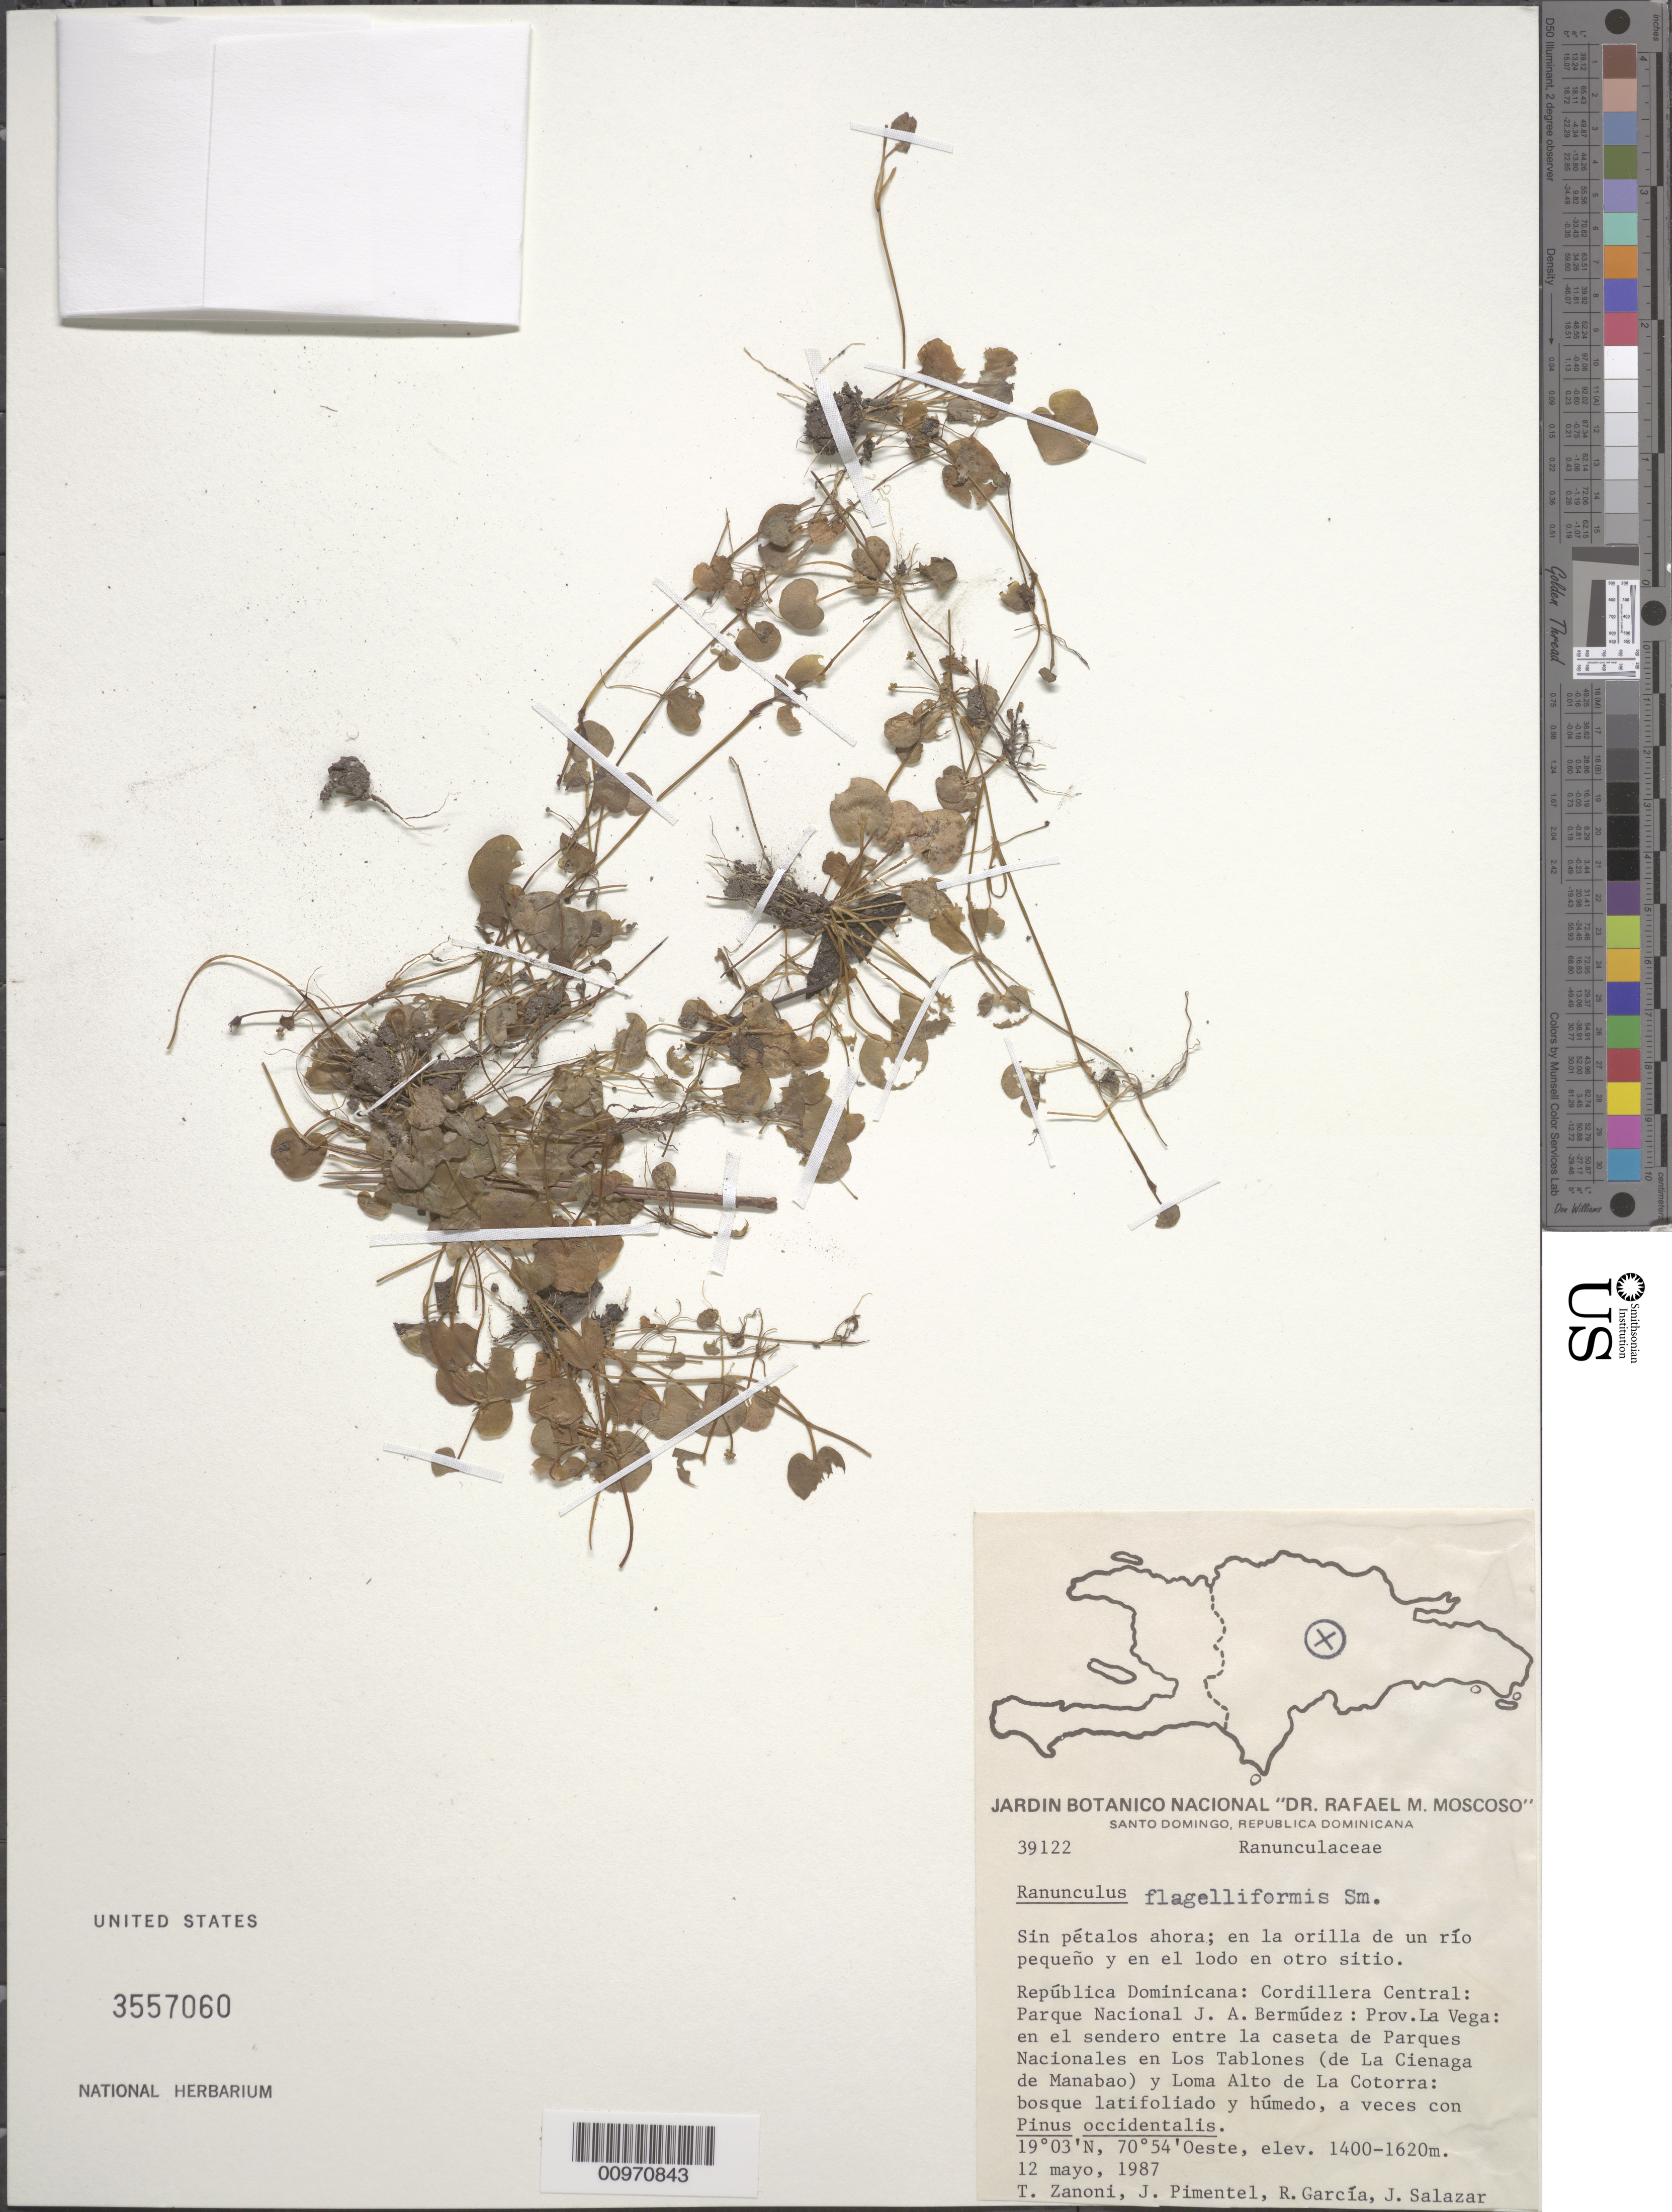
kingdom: Plantae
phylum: Tracheophyta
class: Magnoliopsida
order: Ranunculales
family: Ranunculaceae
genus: Ranunculus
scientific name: Ranunculus flagelliformis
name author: Sm.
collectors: T. A. Zanoni, J. Pimentel, R. G. García & J. Salazar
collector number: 39122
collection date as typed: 12 May 1987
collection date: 1987-05-12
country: Dominican Republic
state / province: La Vega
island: Hispaniola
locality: Cordillera Central; Parque Nacional J.A. Bermúdez, en el sendero entre la caseta de Parques Nacionales en Los Tablones (de La Cienaga de Manabao) y Loma Alto de La Cotorra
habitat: Bosque latifoliado y húmedo, a veces con Pinus occidentalis; en la orilla de un río pequeño y en el lodo en otro sitio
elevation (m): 1400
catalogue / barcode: US 3557060